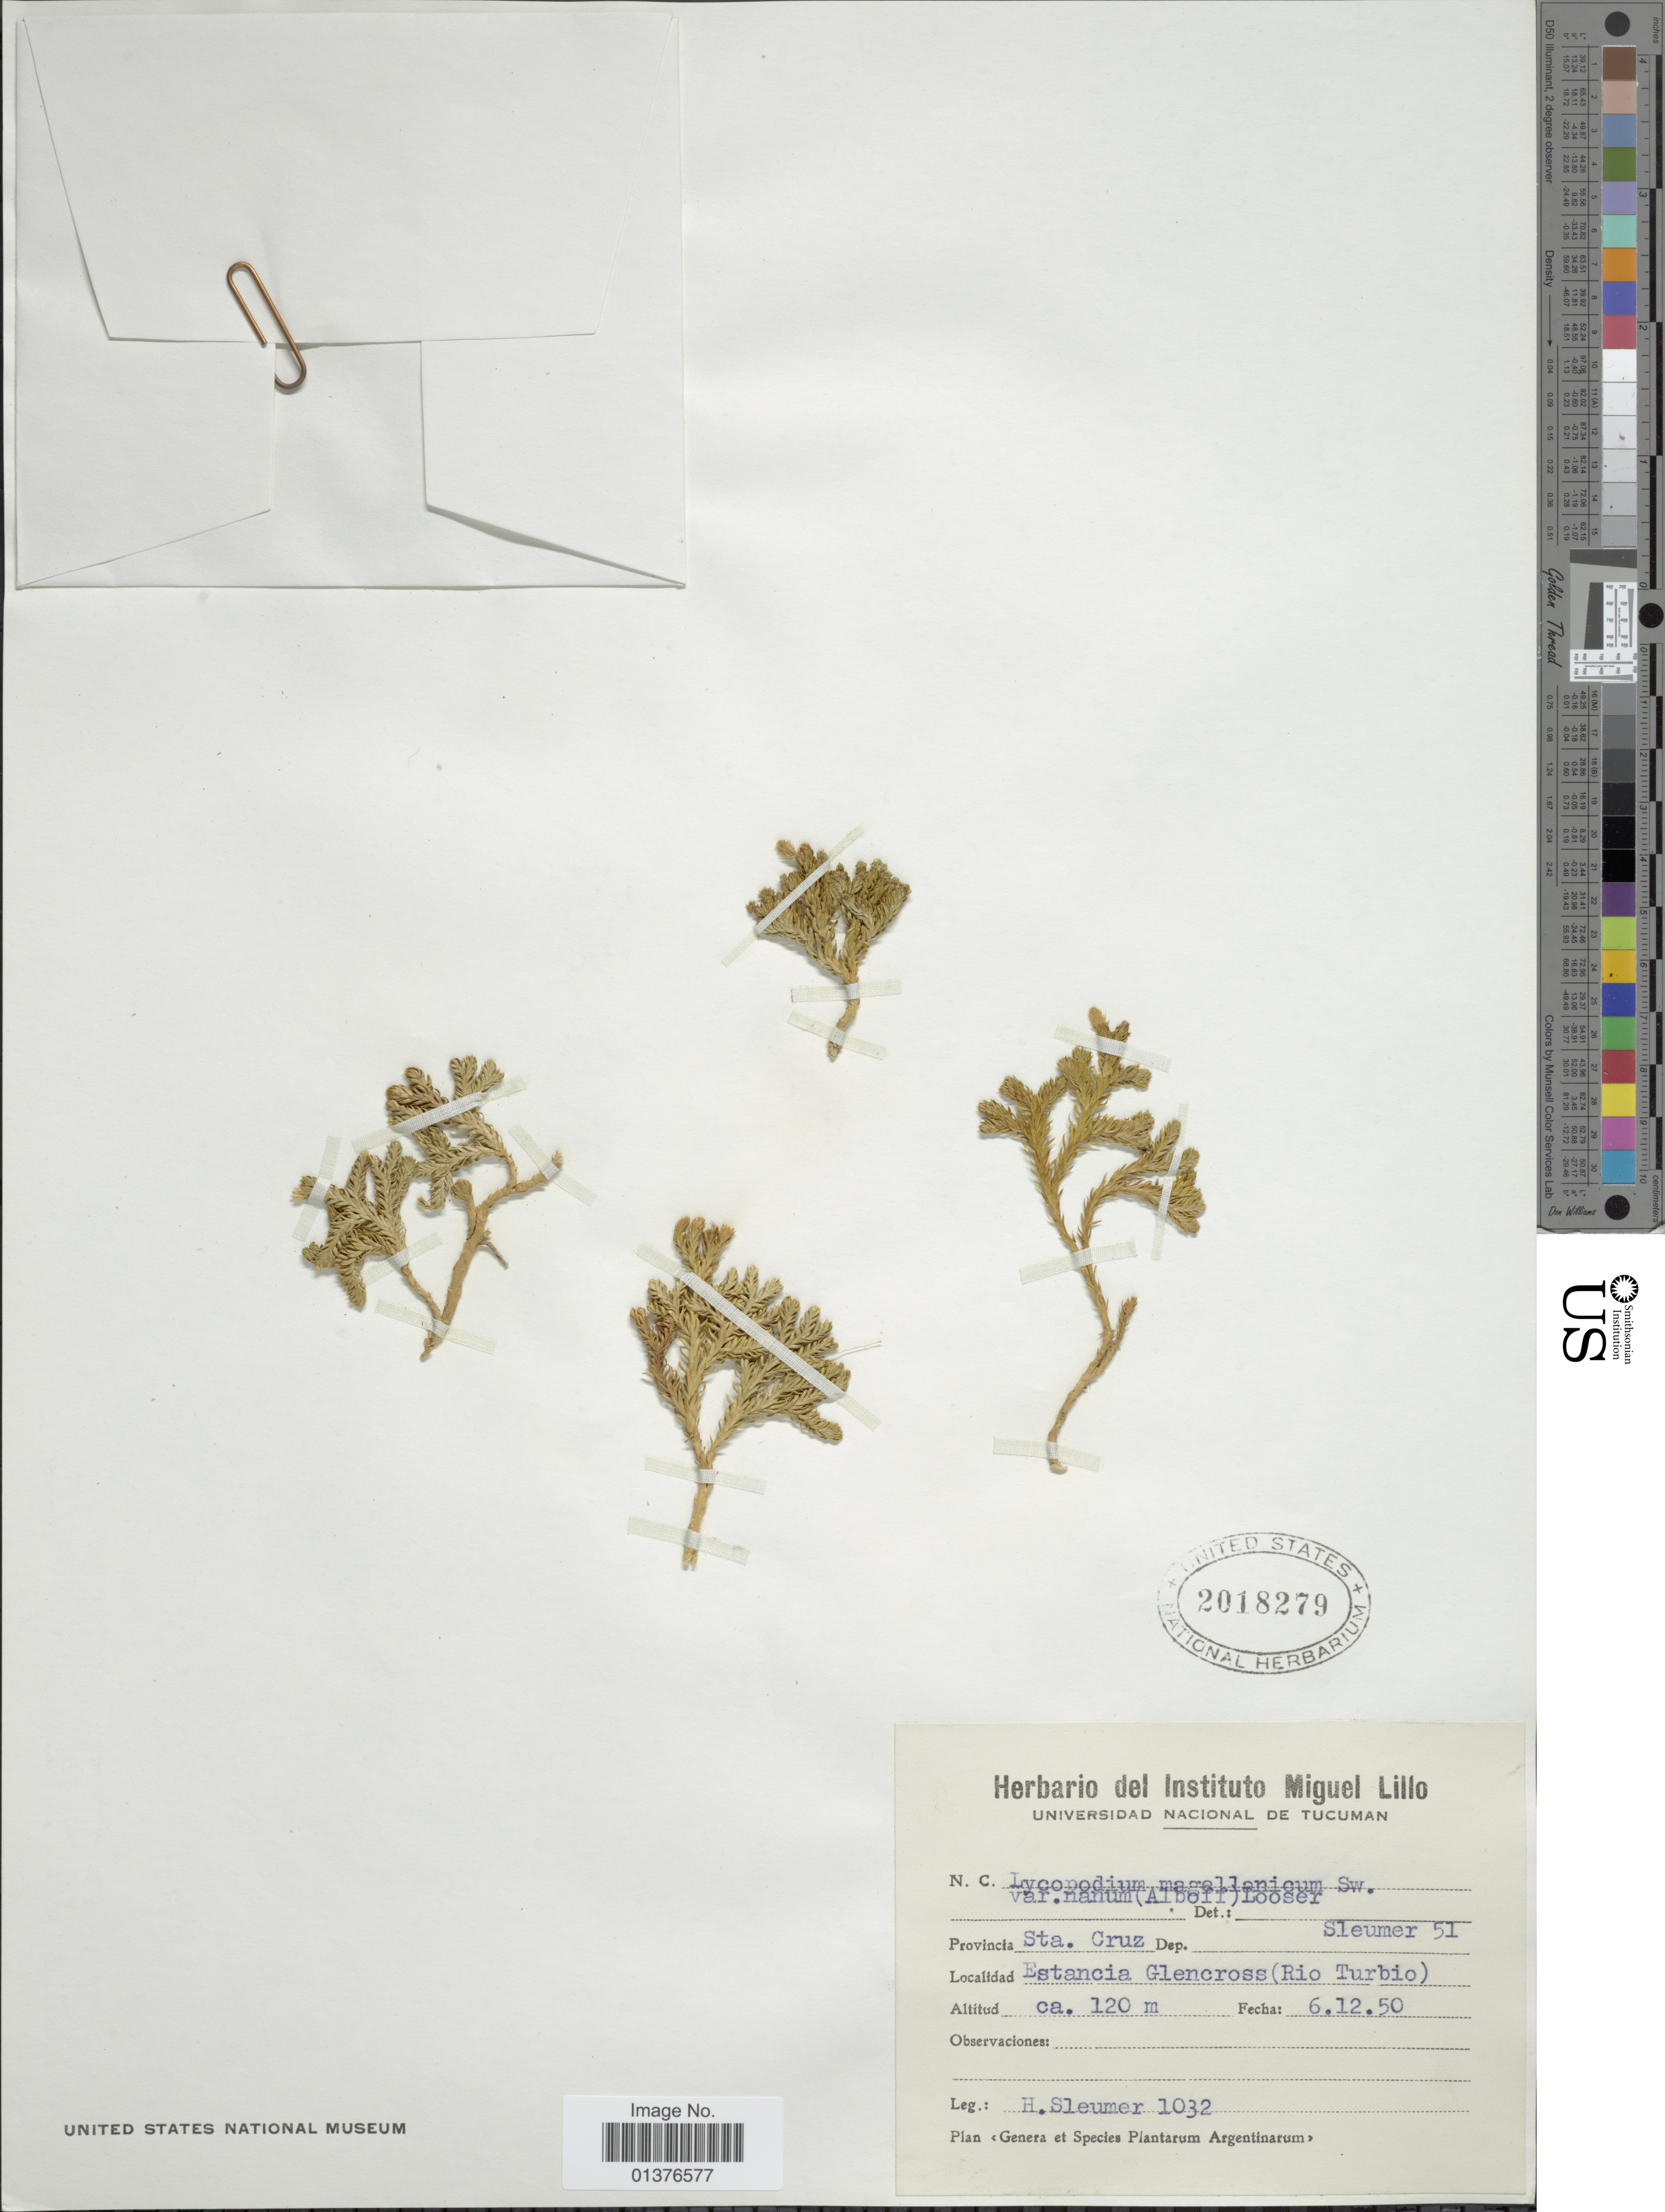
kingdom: Plantae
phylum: Tracheophyta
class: Lycopodiopsida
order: Lycopodiales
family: Lycopodiaceae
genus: Austrolycopodium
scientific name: Austrolycopodium magellanicum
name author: (P. Beauv.) Holub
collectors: H. O. Sleumer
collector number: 1032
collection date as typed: Transcribed d/m/y: 6/12/50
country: Argentina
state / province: Santa Cruz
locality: Estancia Glencross(Rio Turbio)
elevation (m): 120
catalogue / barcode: US 2018279